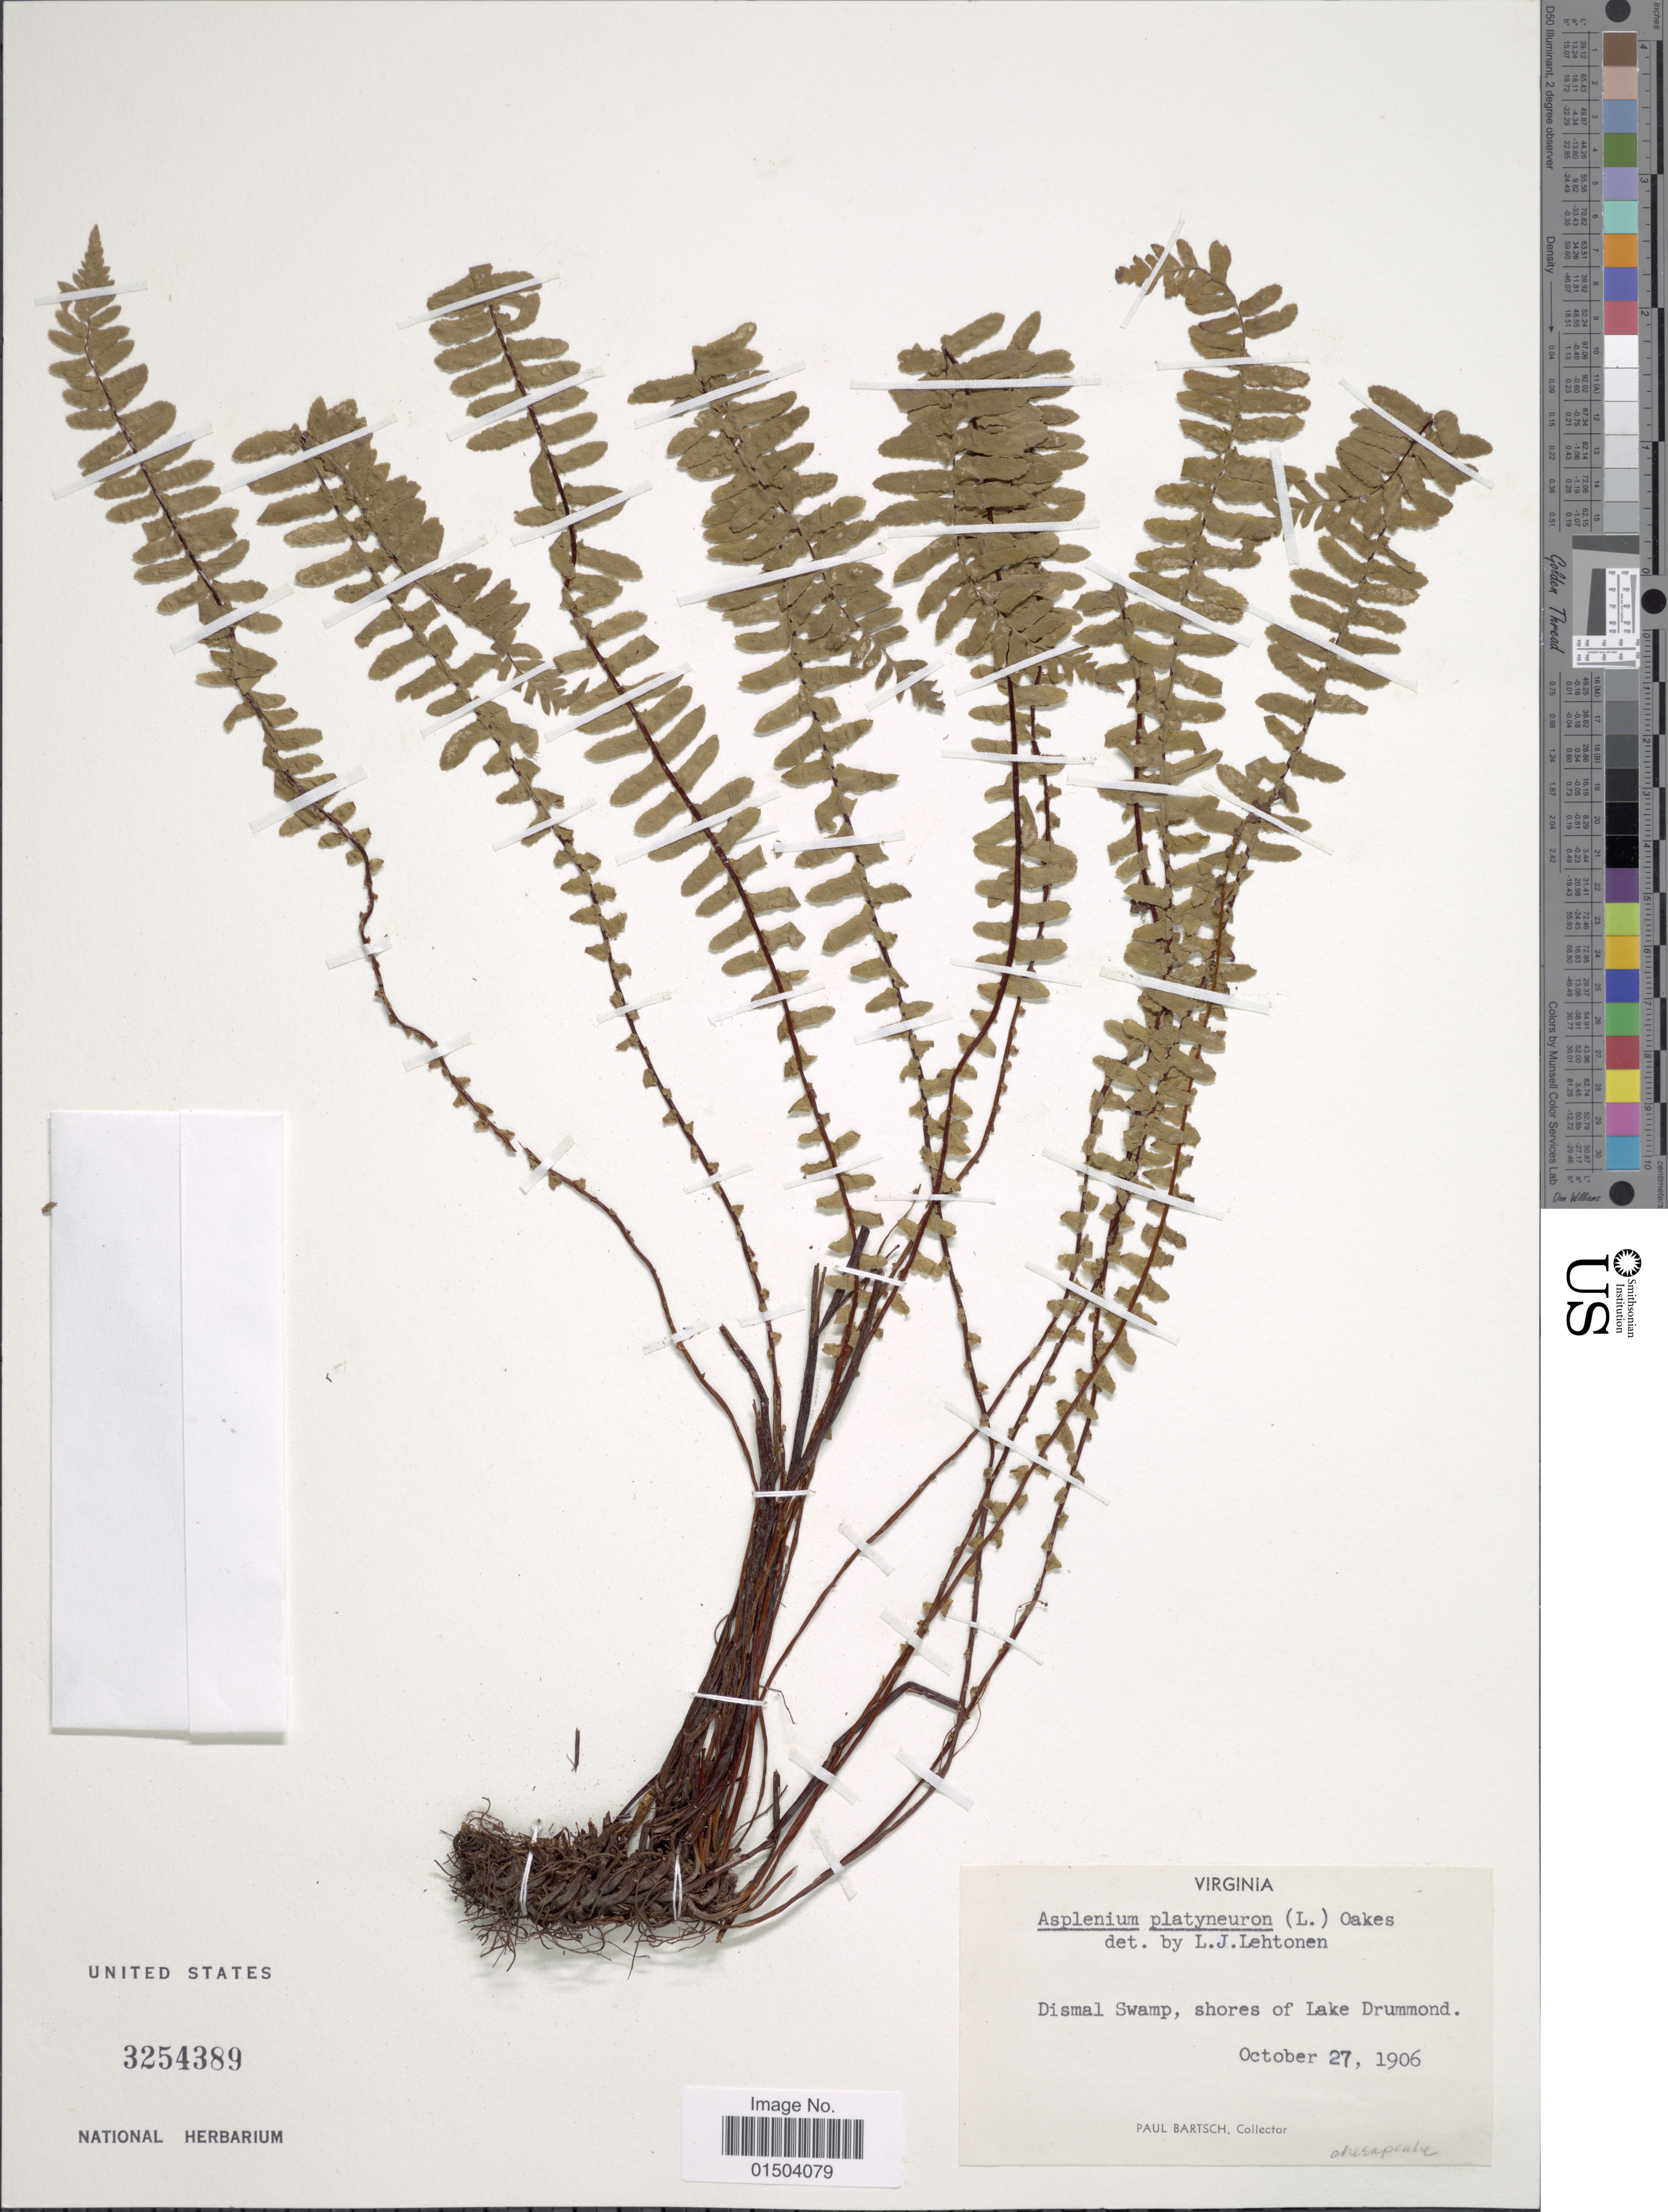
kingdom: Plantae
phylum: Tracheophyta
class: Polypodiopsida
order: Polypodiales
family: Aspleniaceae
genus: Asplenium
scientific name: Asplenium platyneuron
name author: (L.) Britton, Stearns & Poggenb.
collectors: P. Bartsch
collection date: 1906-10-27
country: United States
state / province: Virginia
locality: Dismal Swamp, shores of lake Drummond.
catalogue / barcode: US 3254389